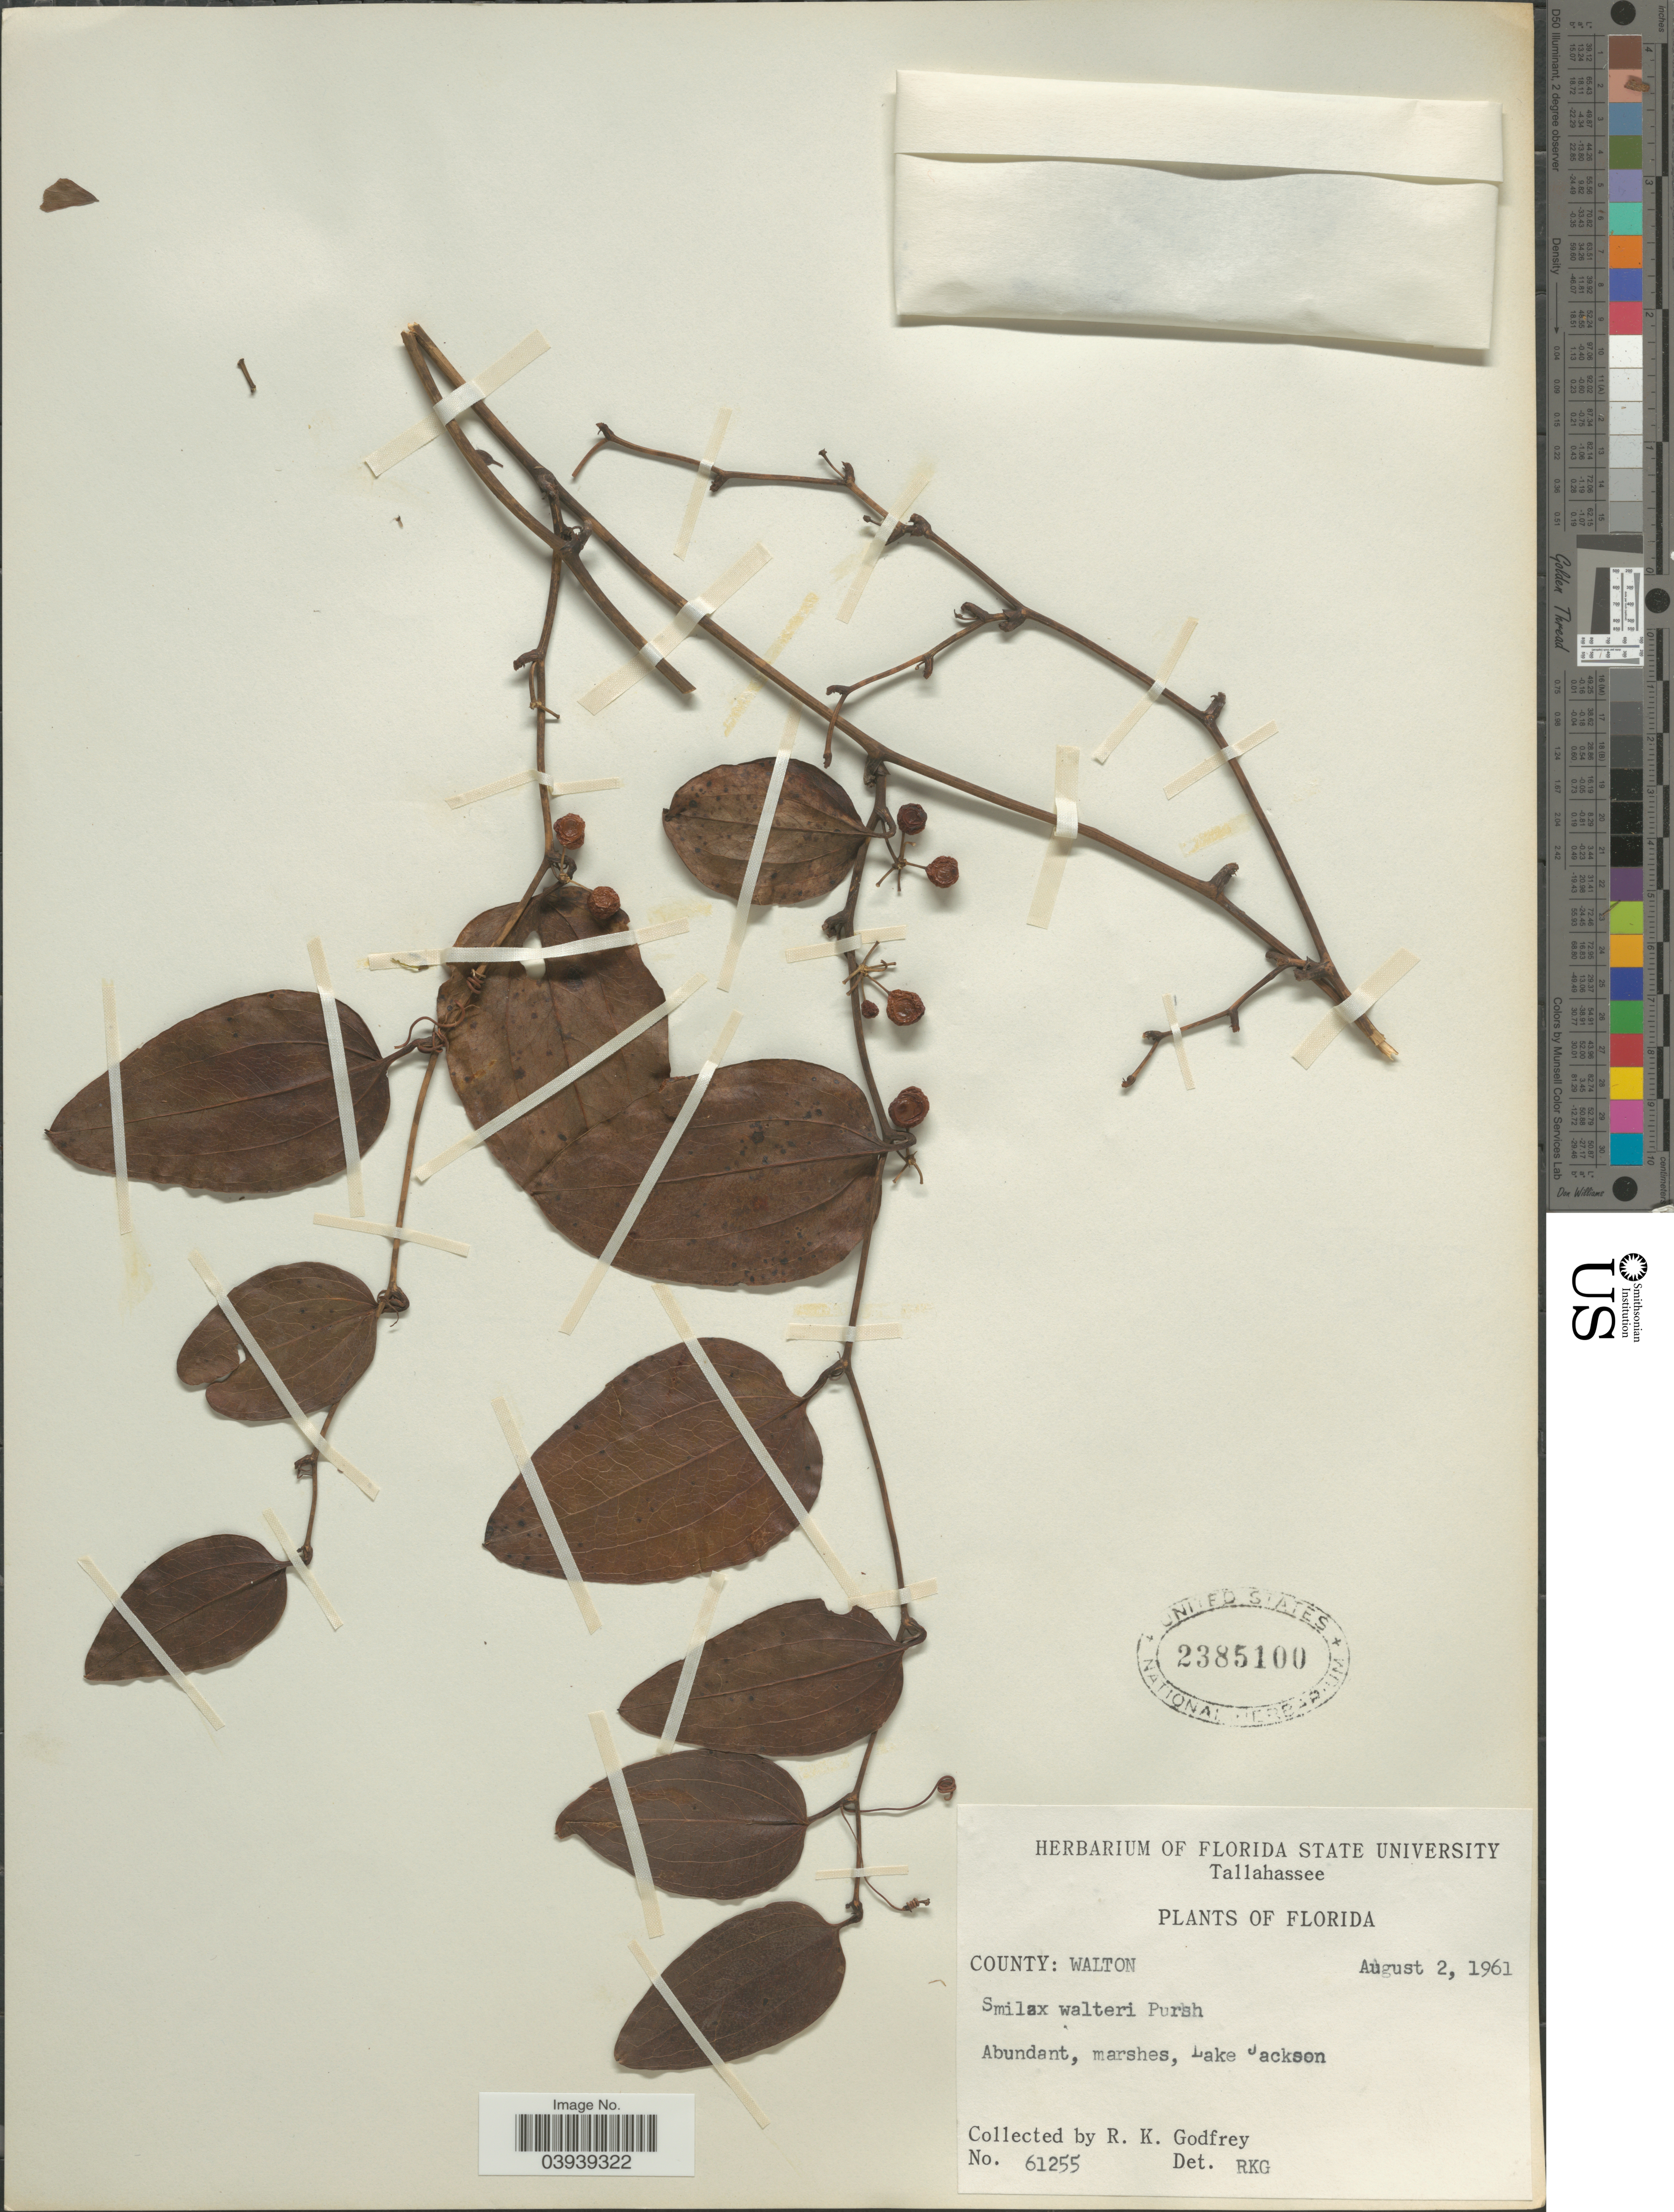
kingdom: Plantae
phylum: Tracheophyta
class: Liliopsida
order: Liliales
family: Smilacaceae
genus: Smilax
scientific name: Smilax walteri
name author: Pursh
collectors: R. K. Godfrey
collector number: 61255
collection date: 1961-08-02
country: United States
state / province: Florida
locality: County: Walton. Abundant, marshes, Lake Jackson.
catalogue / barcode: US 2385100